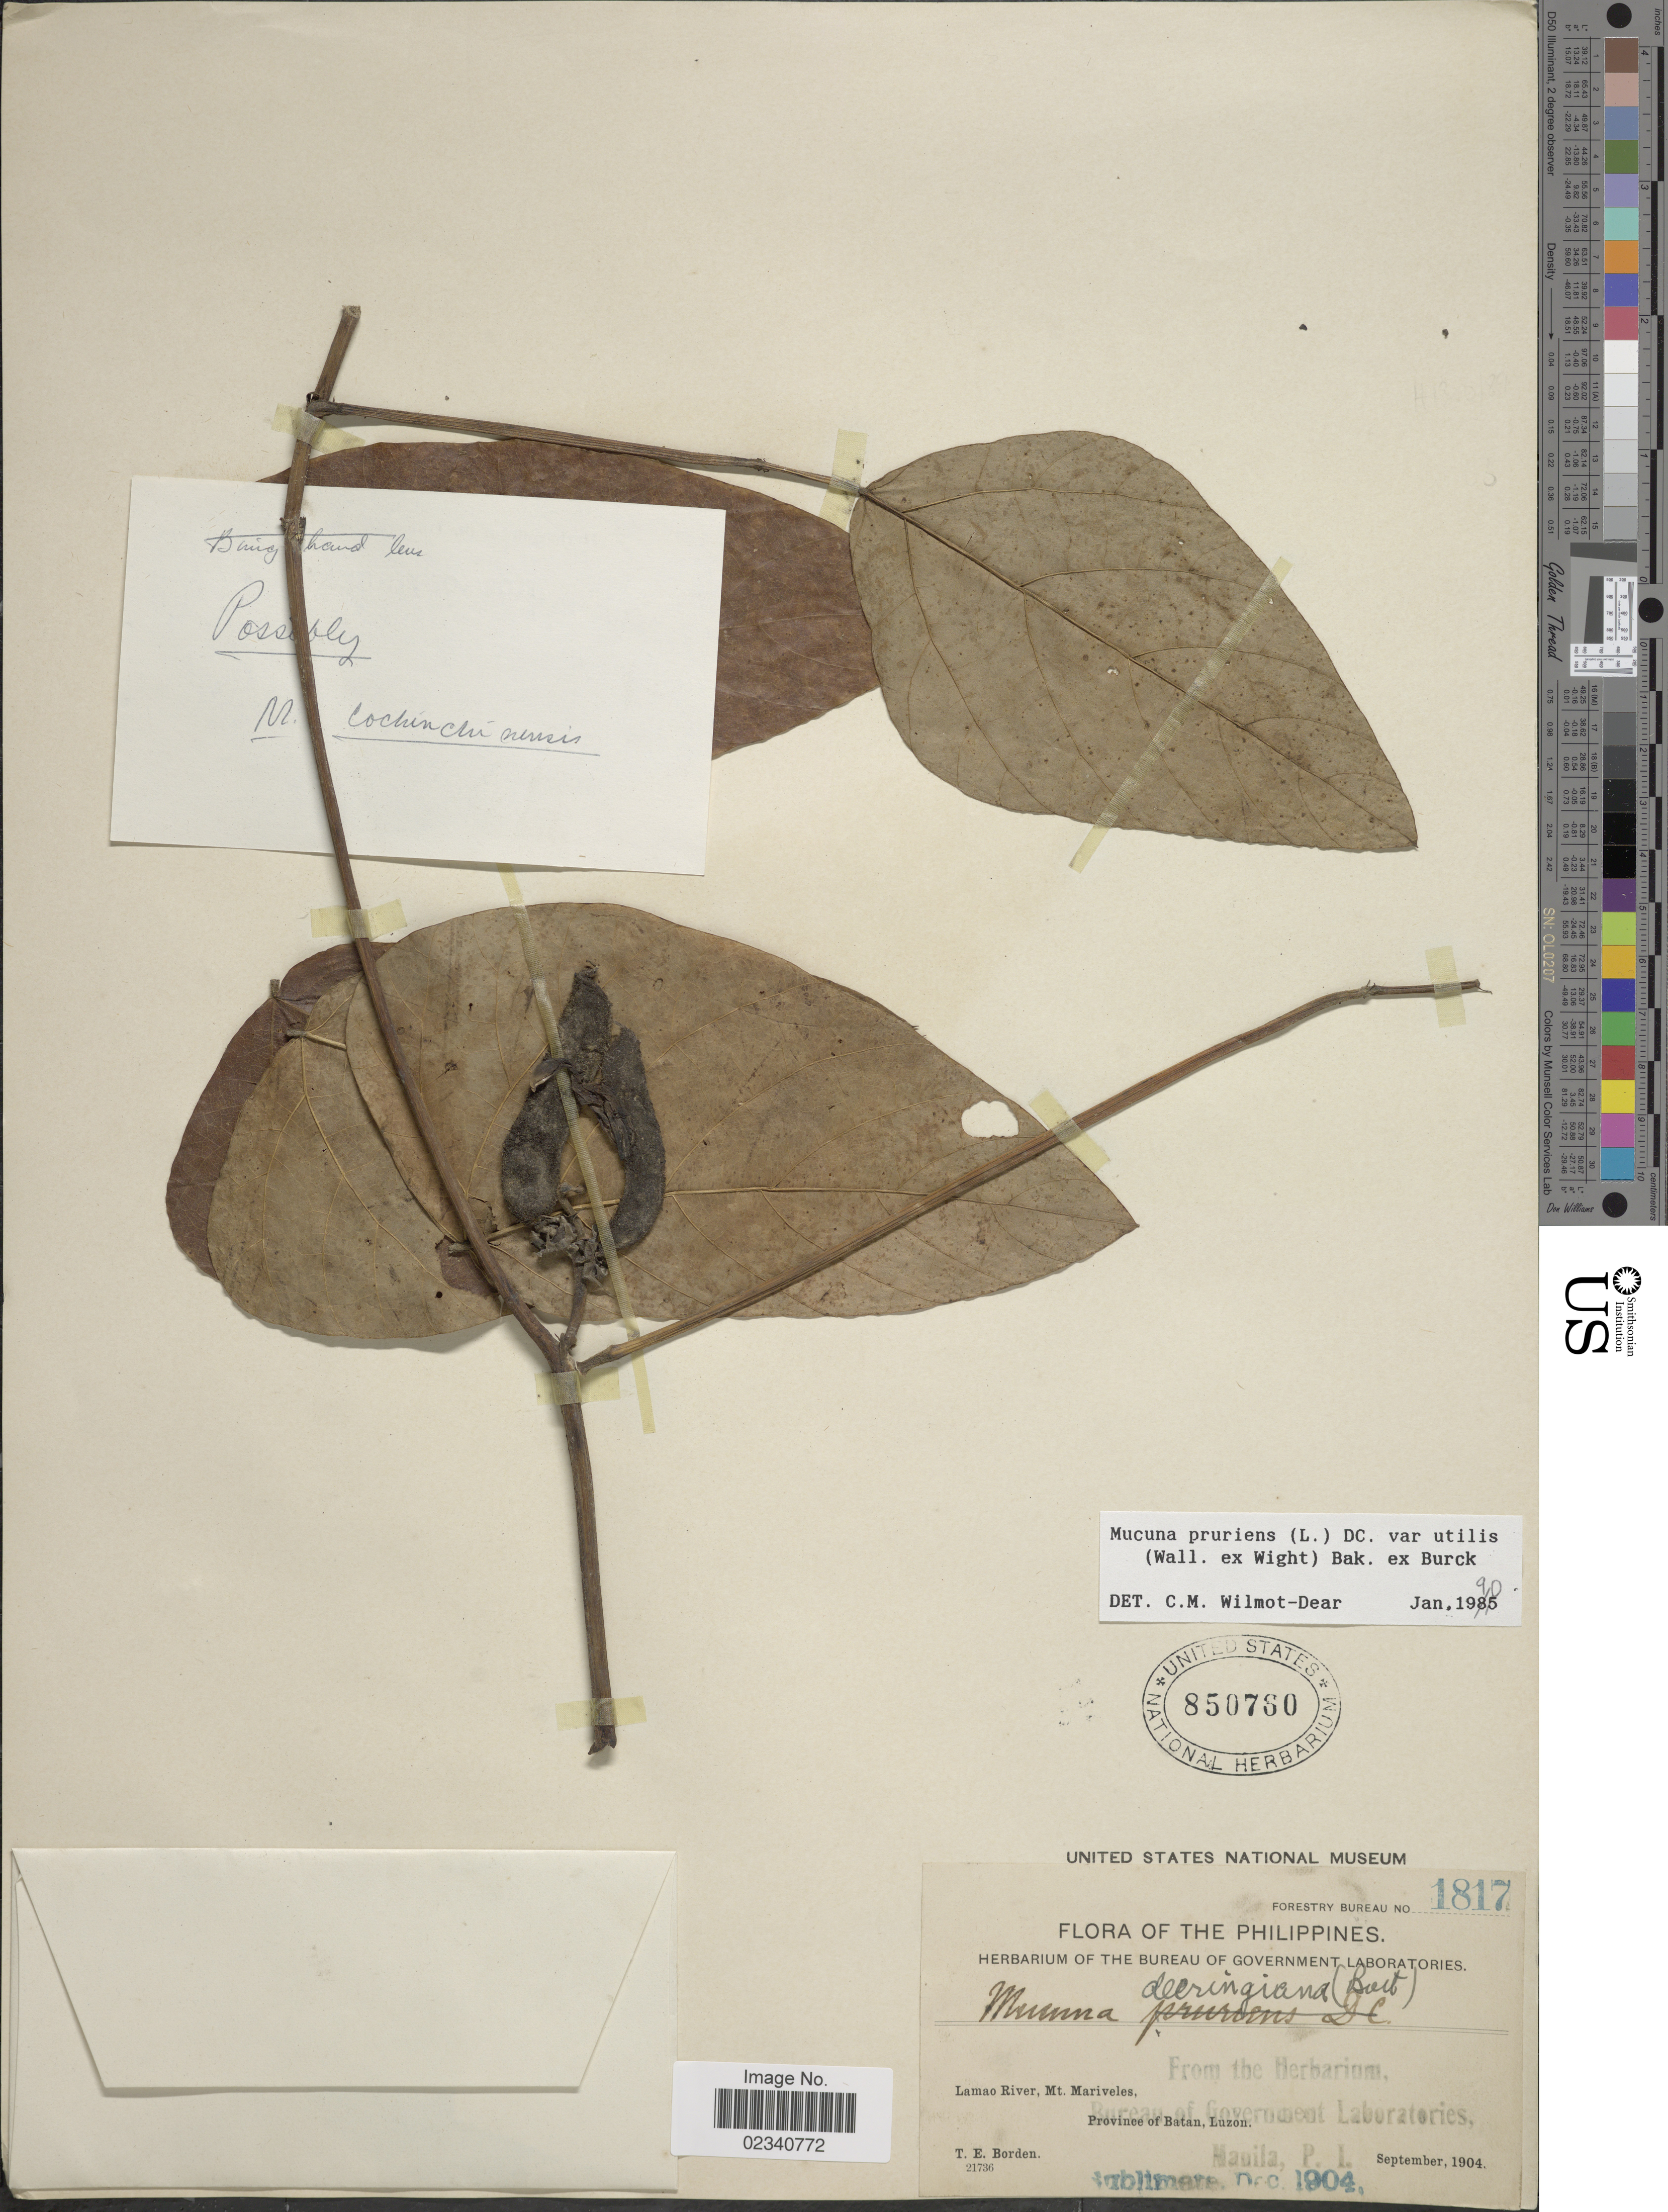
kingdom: Plantae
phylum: Tracheophyta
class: Magnoliopsida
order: Fabales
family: Fabaceae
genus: Mucuna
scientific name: Mucuna pruriens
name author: (L.) DC.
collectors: T. E. Borden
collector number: Forestry Bureau 1817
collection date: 1904-09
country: Philippines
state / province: Cagayan Valley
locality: Lamao River, Mt. Mariveles, Province of Batan, Luzon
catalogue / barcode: US 850760